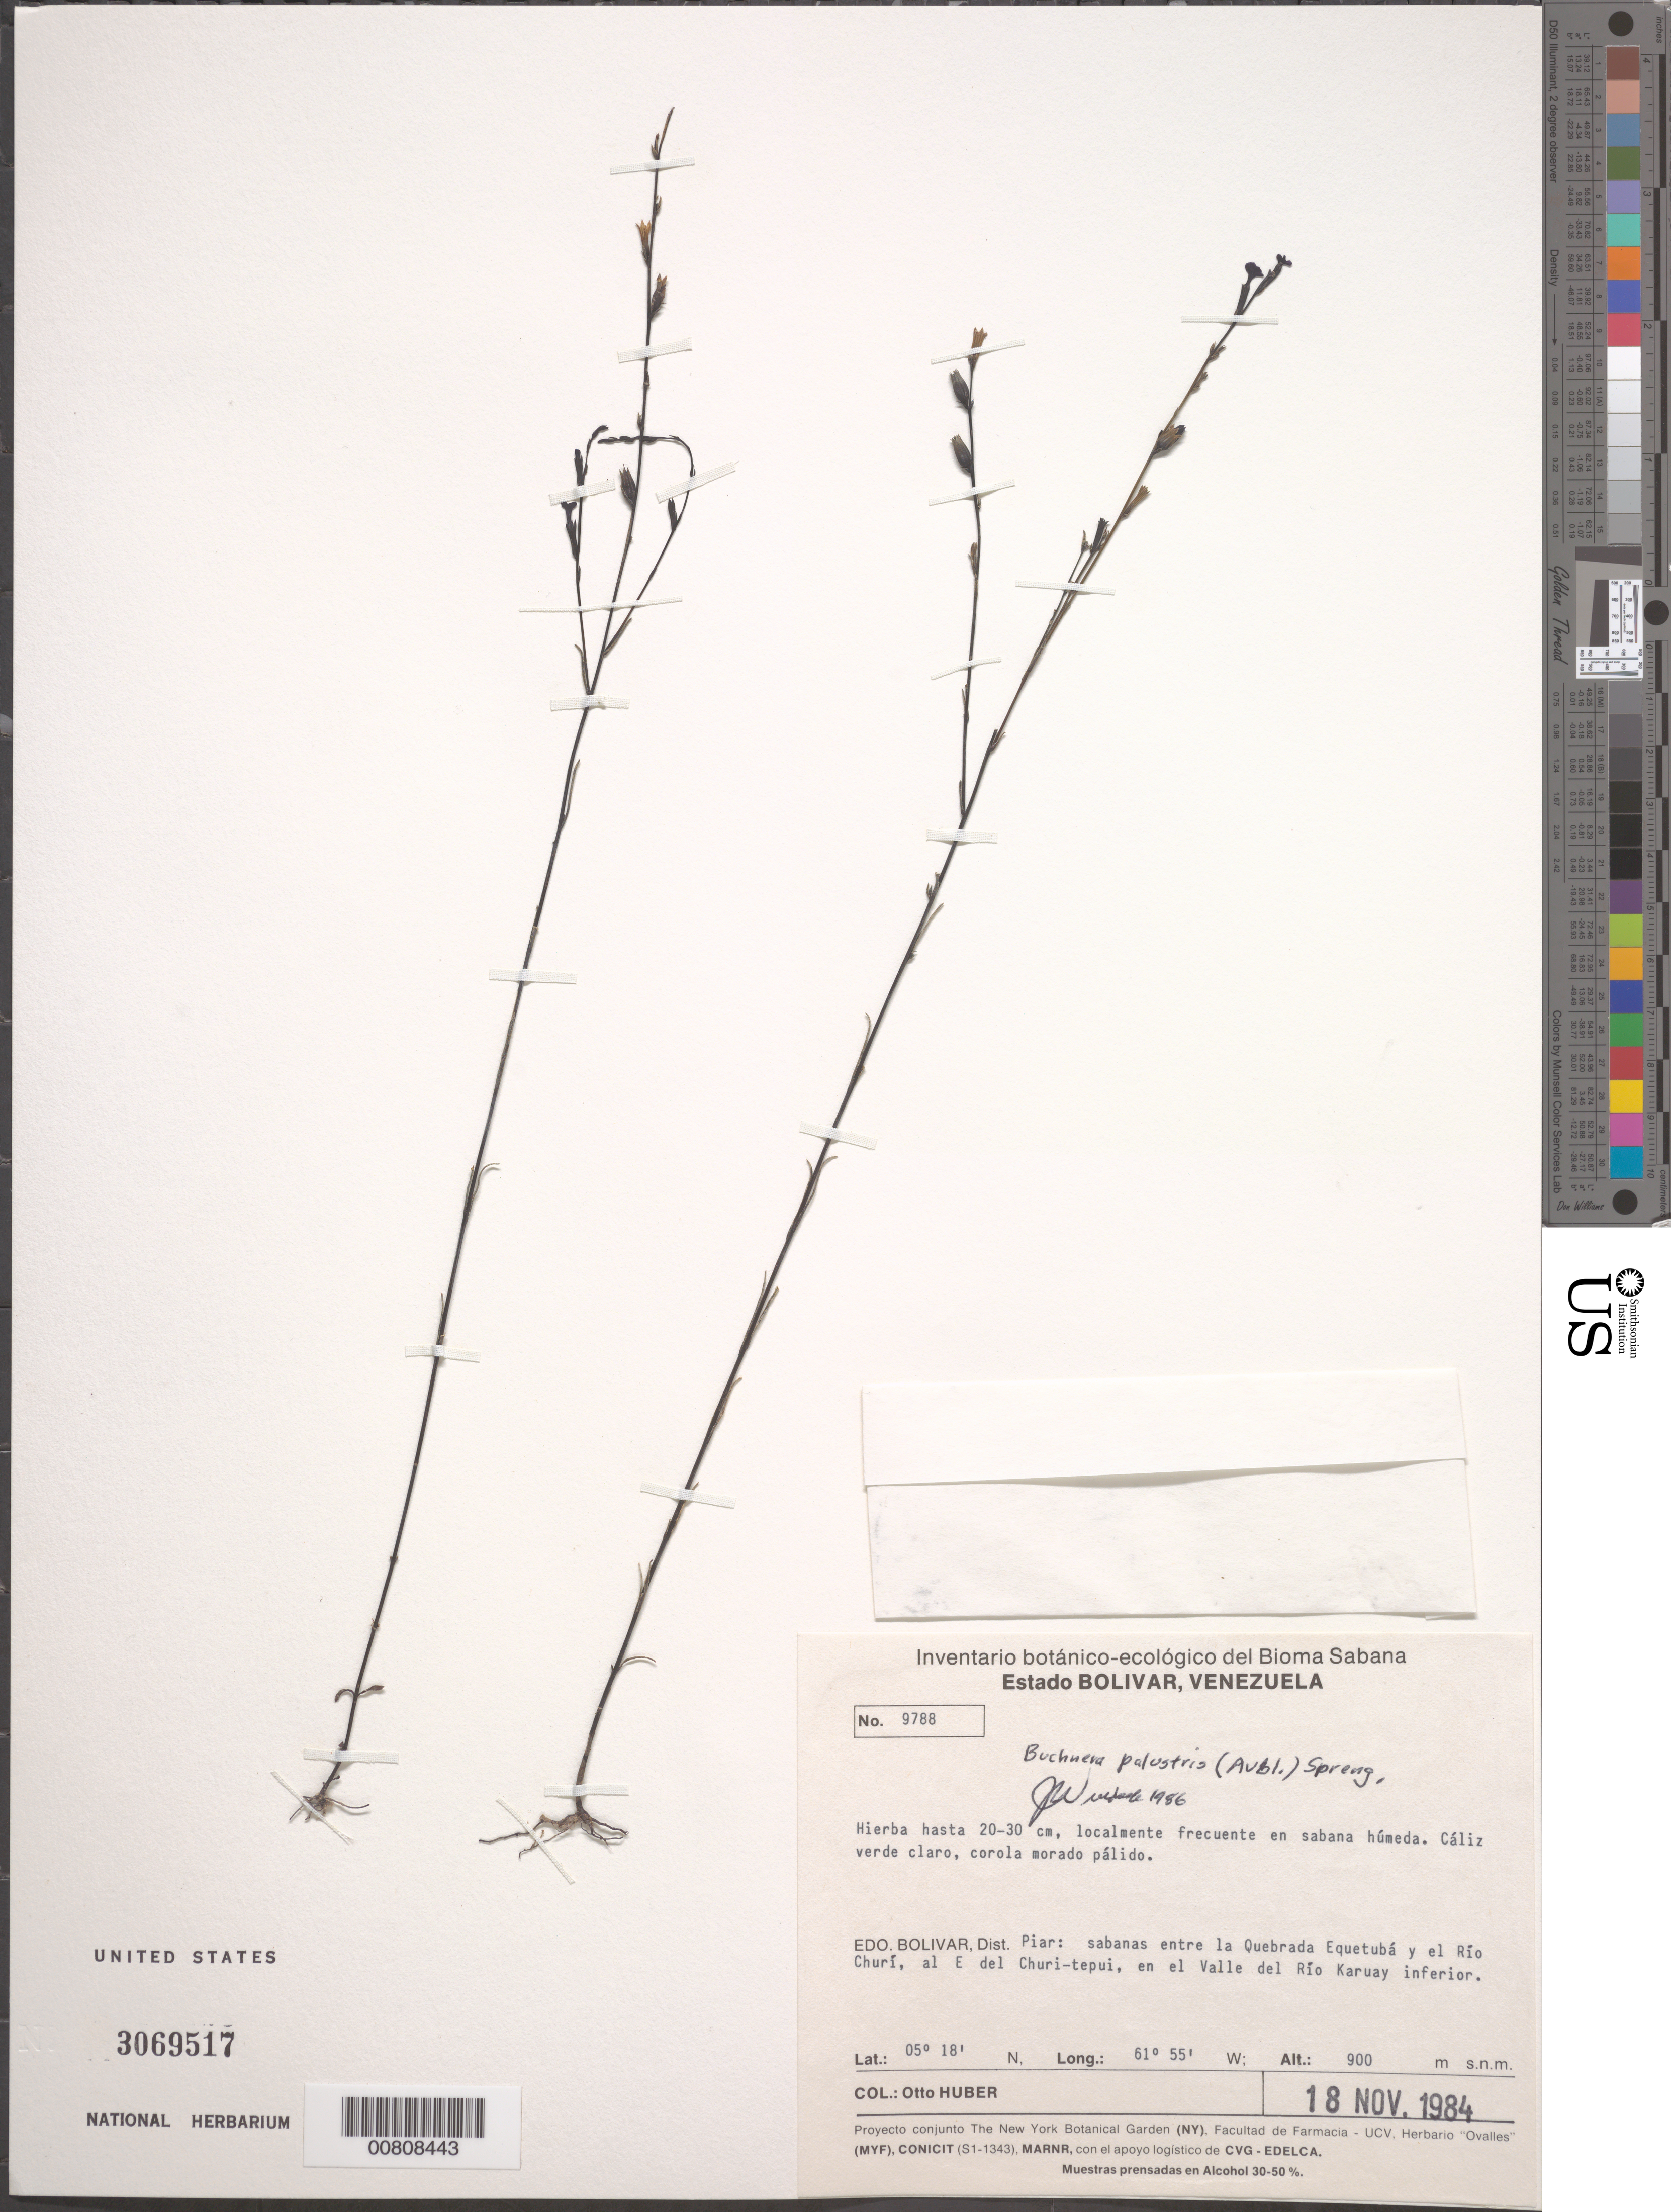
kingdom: Plantae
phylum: Tracheophyta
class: Magnoliopsida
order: Lamiales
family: Orobanchaceae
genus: Buchnera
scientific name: Buchnera palustris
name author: (Aubl.) Spreng.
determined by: Wurdack, John J., (US), US (UNITED STATES)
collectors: O. Huber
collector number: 9788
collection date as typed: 18-Nov-84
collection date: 1984-11-18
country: Venezuela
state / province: Bolívar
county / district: Piar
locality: Río Churi to quebrada Equetuba, E of Churi-tepuí, in valley of lower Río Karuay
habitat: Wet savannah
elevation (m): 900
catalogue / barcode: US 3069517